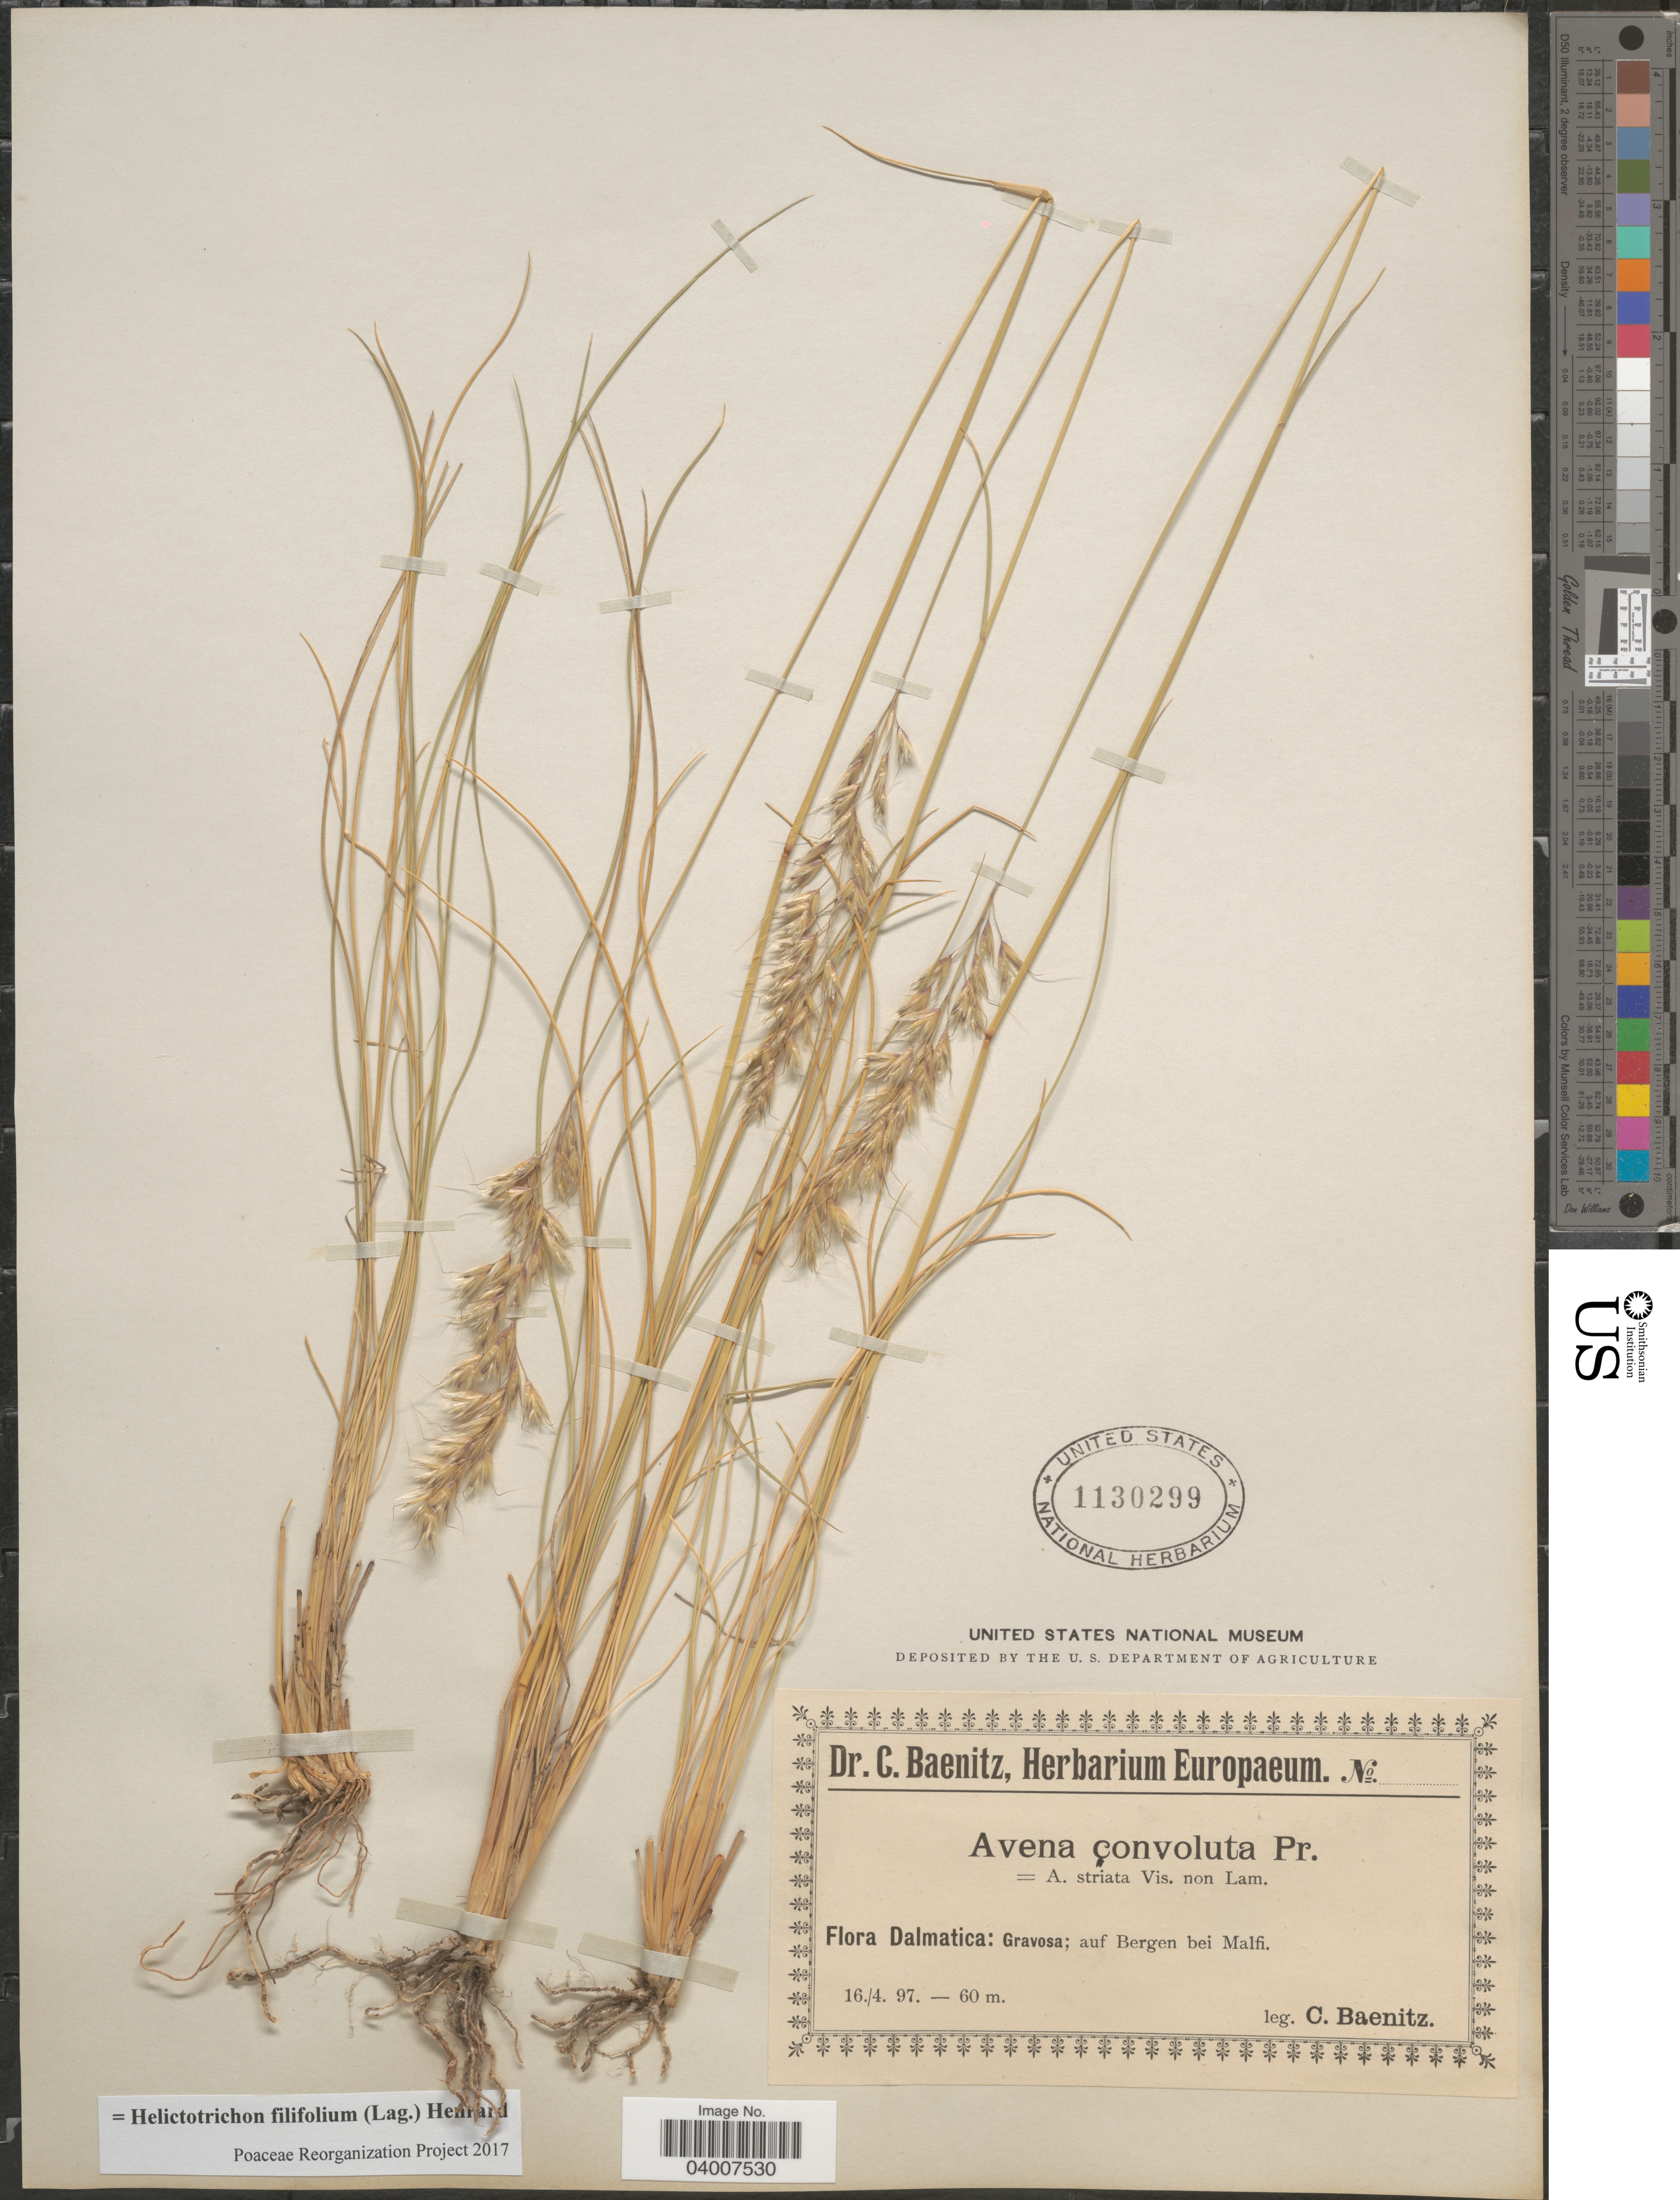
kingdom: Plantae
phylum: Tracheophyta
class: Liliopsida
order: Poales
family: Poaceae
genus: Helictotrichon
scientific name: Helictotrichon filifolium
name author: (Lag.) Henr.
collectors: C. G. Baenitz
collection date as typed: Transcribed d/m/y: 16/4/97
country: Croatia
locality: Dalmatica: Gravosa; auf Bergen bei Malfi.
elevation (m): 60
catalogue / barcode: US 1130299